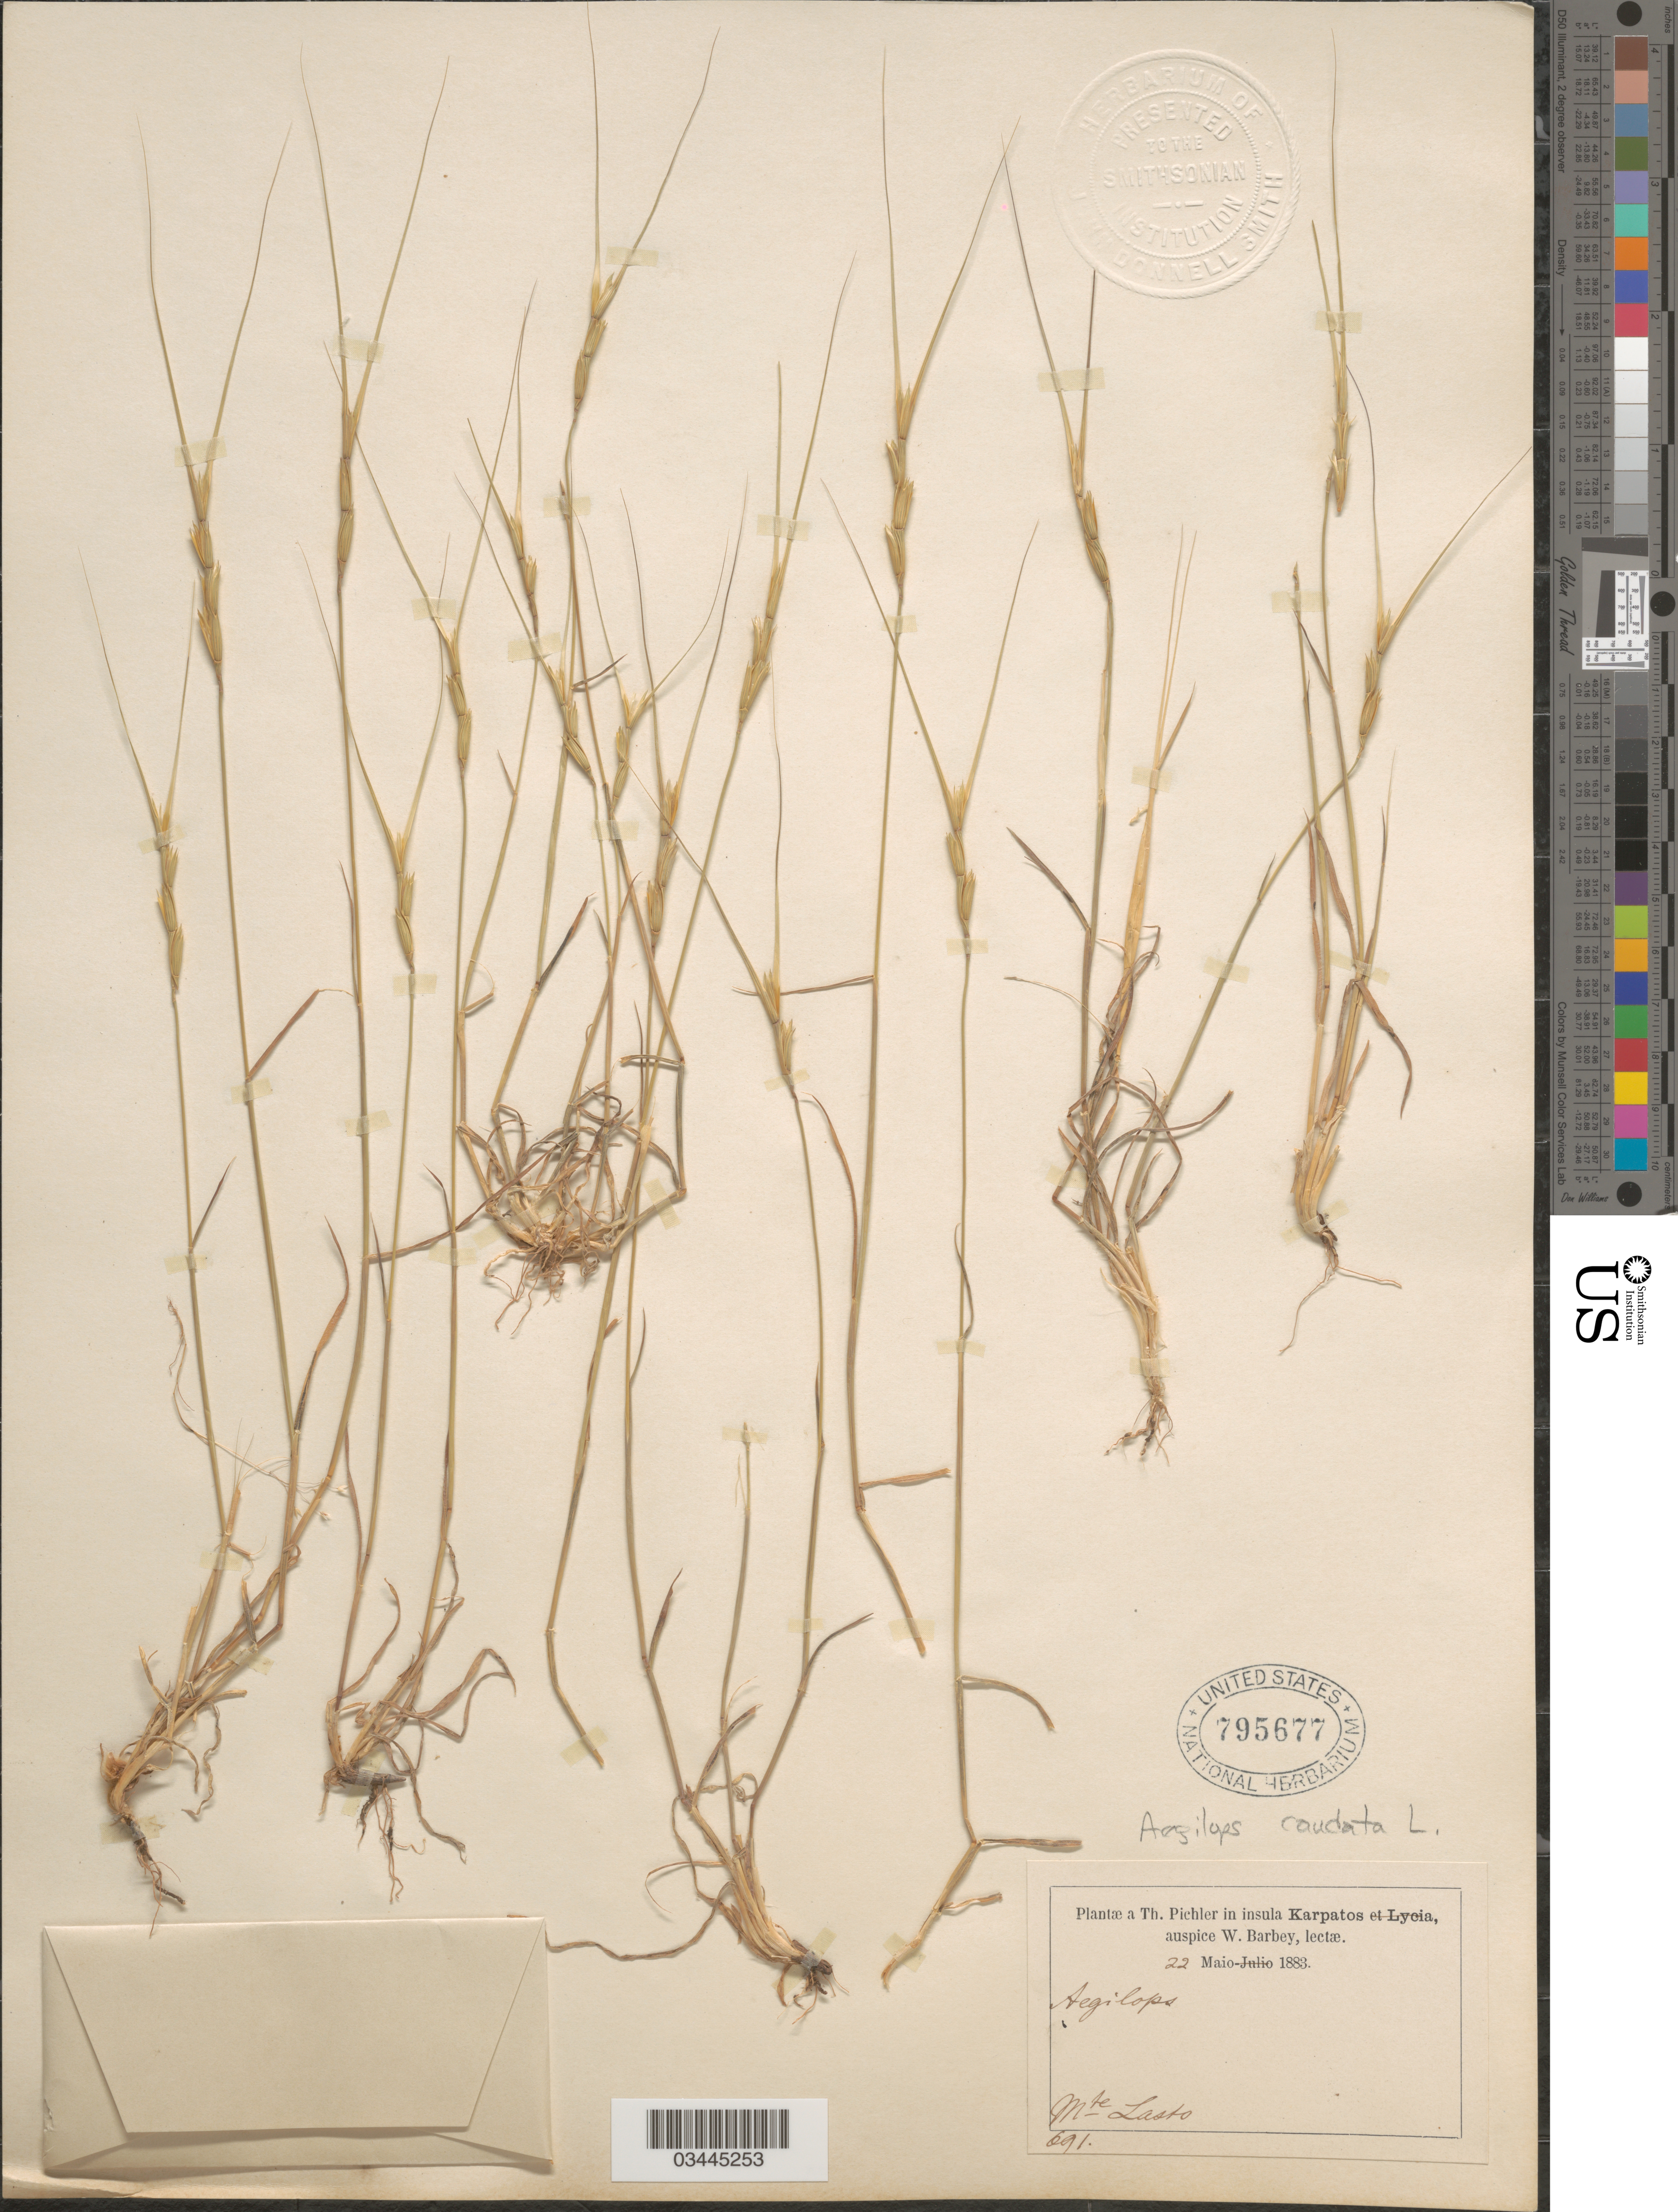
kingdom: Plantae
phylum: Tracheophyta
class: Liliopsida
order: Poales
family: Poaceae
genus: Aegilops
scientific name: Aegilops caudata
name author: L.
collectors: T. Pichler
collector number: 691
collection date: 1883-05-22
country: Greece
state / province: South Aegean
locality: In insula Karpatos. Mte Lasto.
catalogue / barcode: US 795677